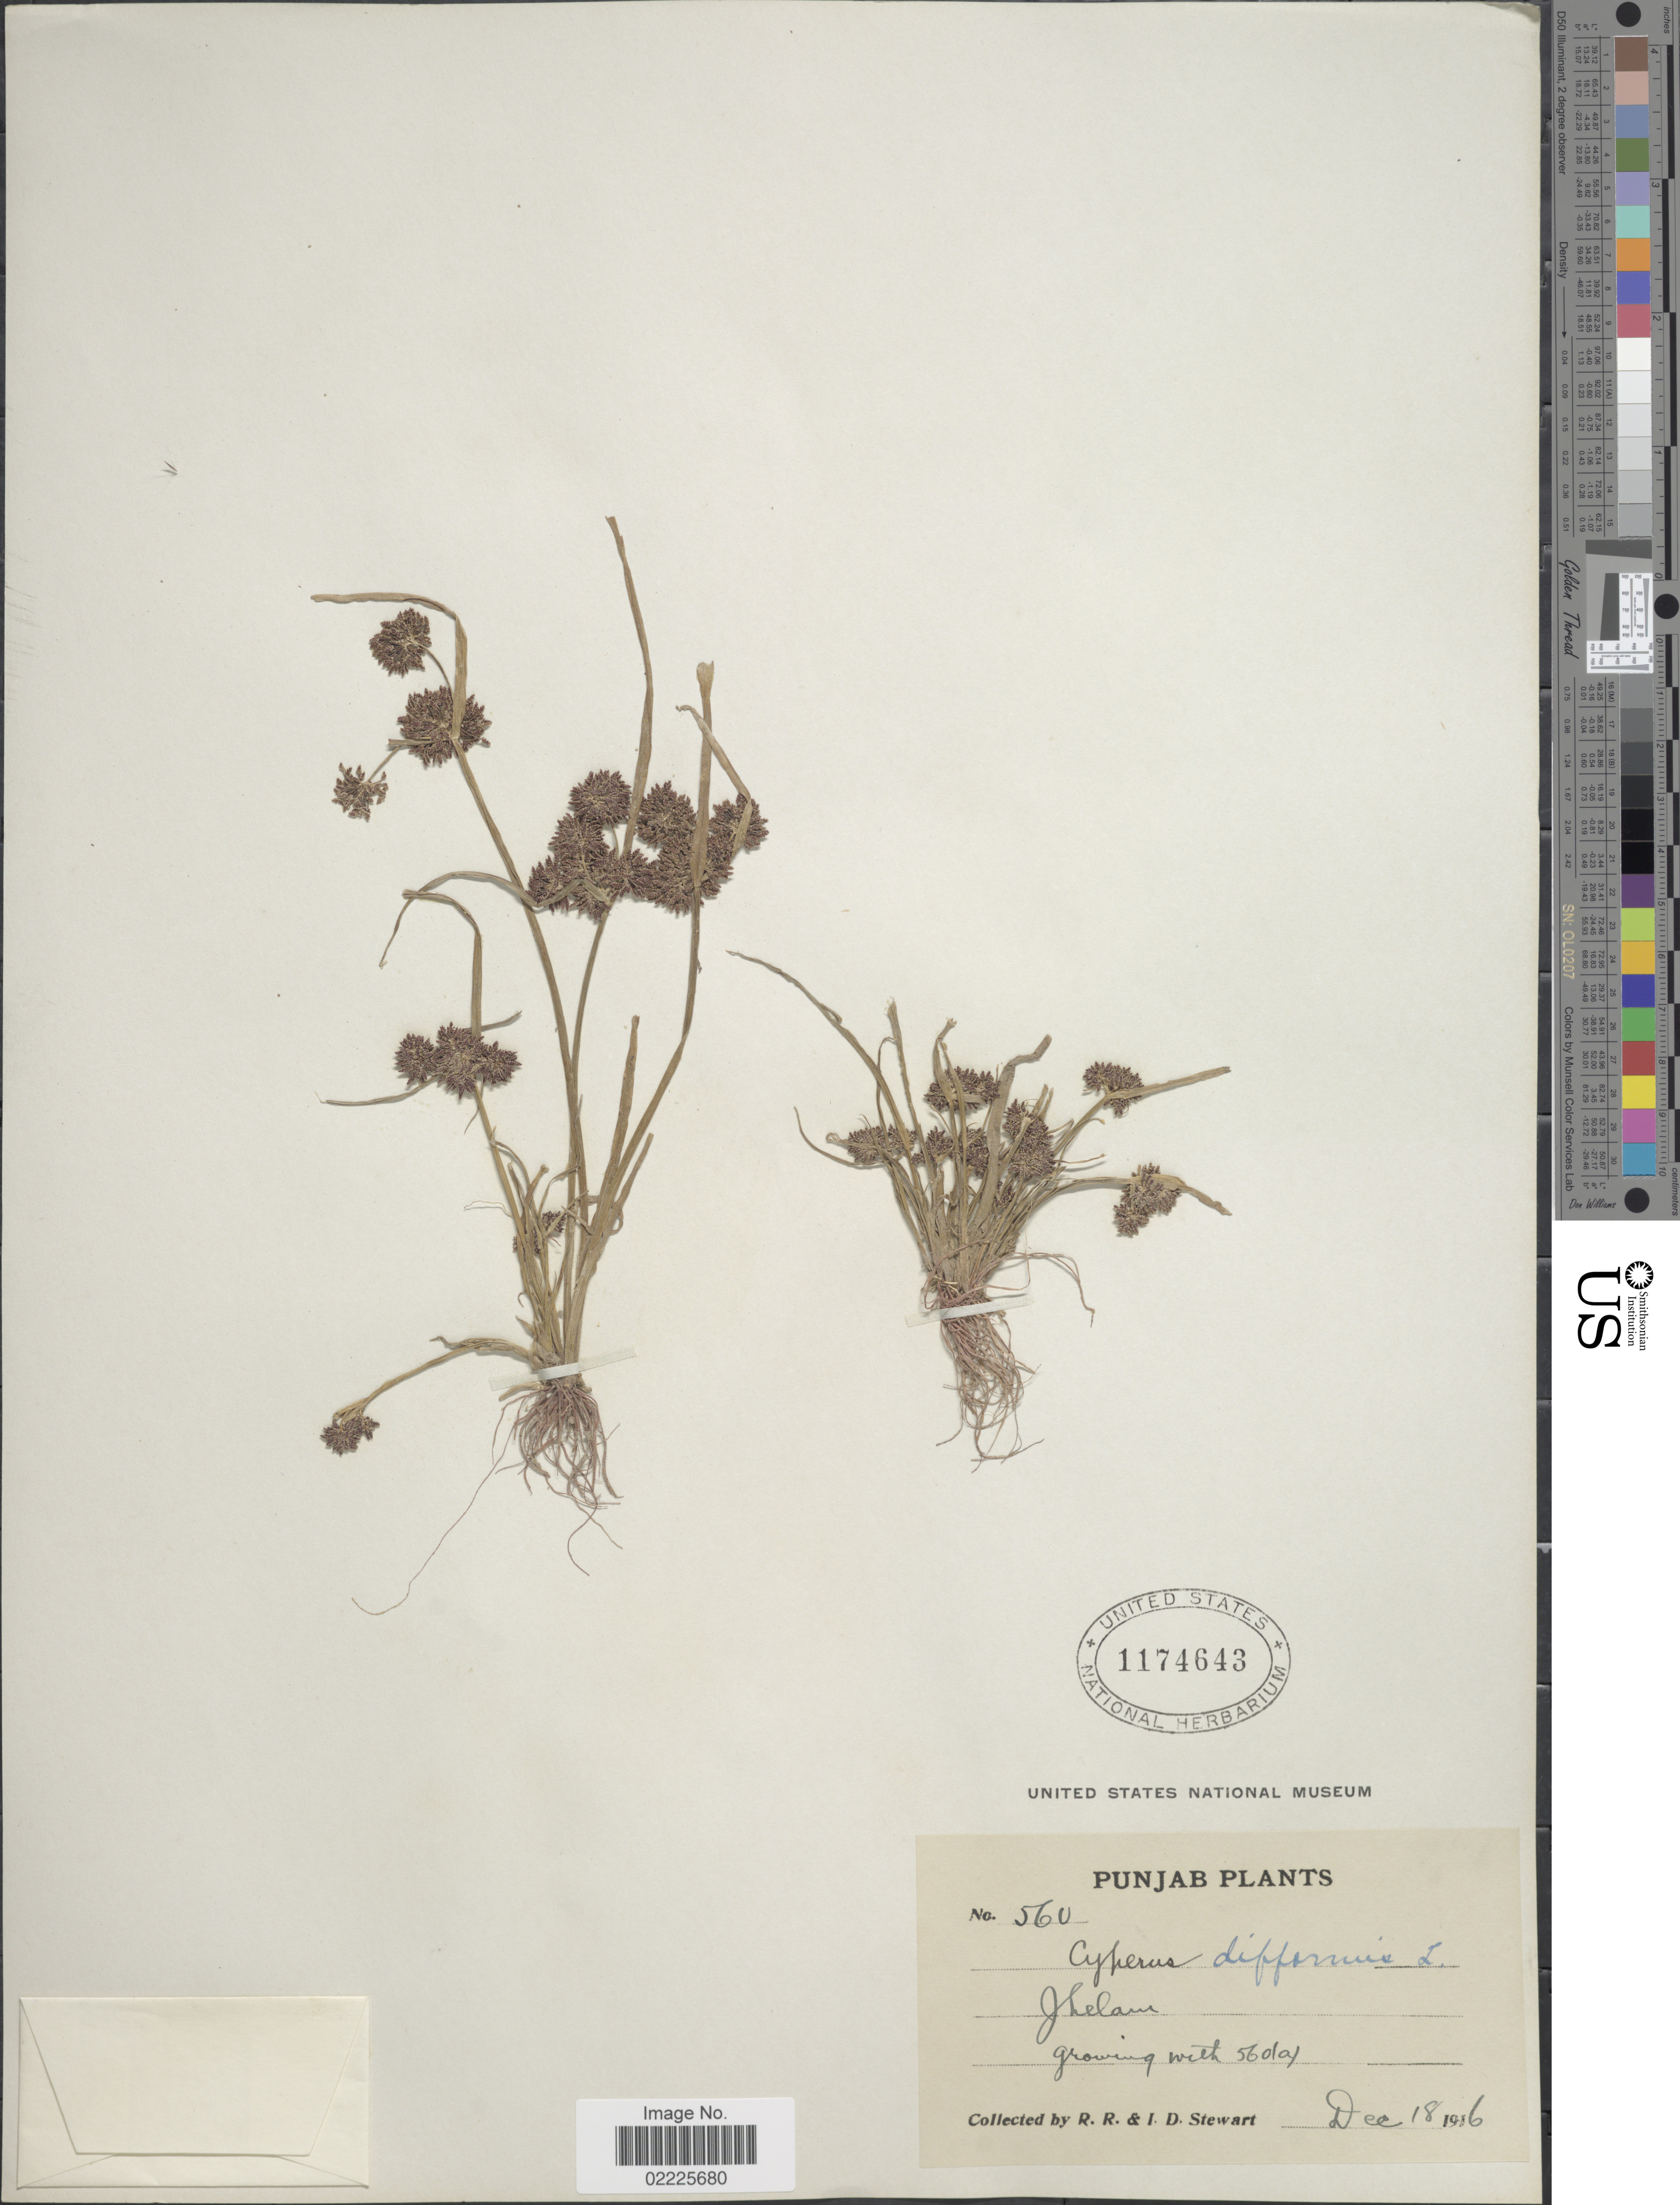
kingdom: Plantae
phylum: Tracheophyta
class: Liliopsida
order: Poales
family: Cyperaceae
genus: Cyperus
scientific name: Cyperus difformis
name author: L.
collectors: R. R. Stewart & I. Stewart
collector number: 560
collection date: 1936-12-18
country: Pakistan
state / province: Punjab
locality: Jhelam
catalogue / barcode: US 1174643